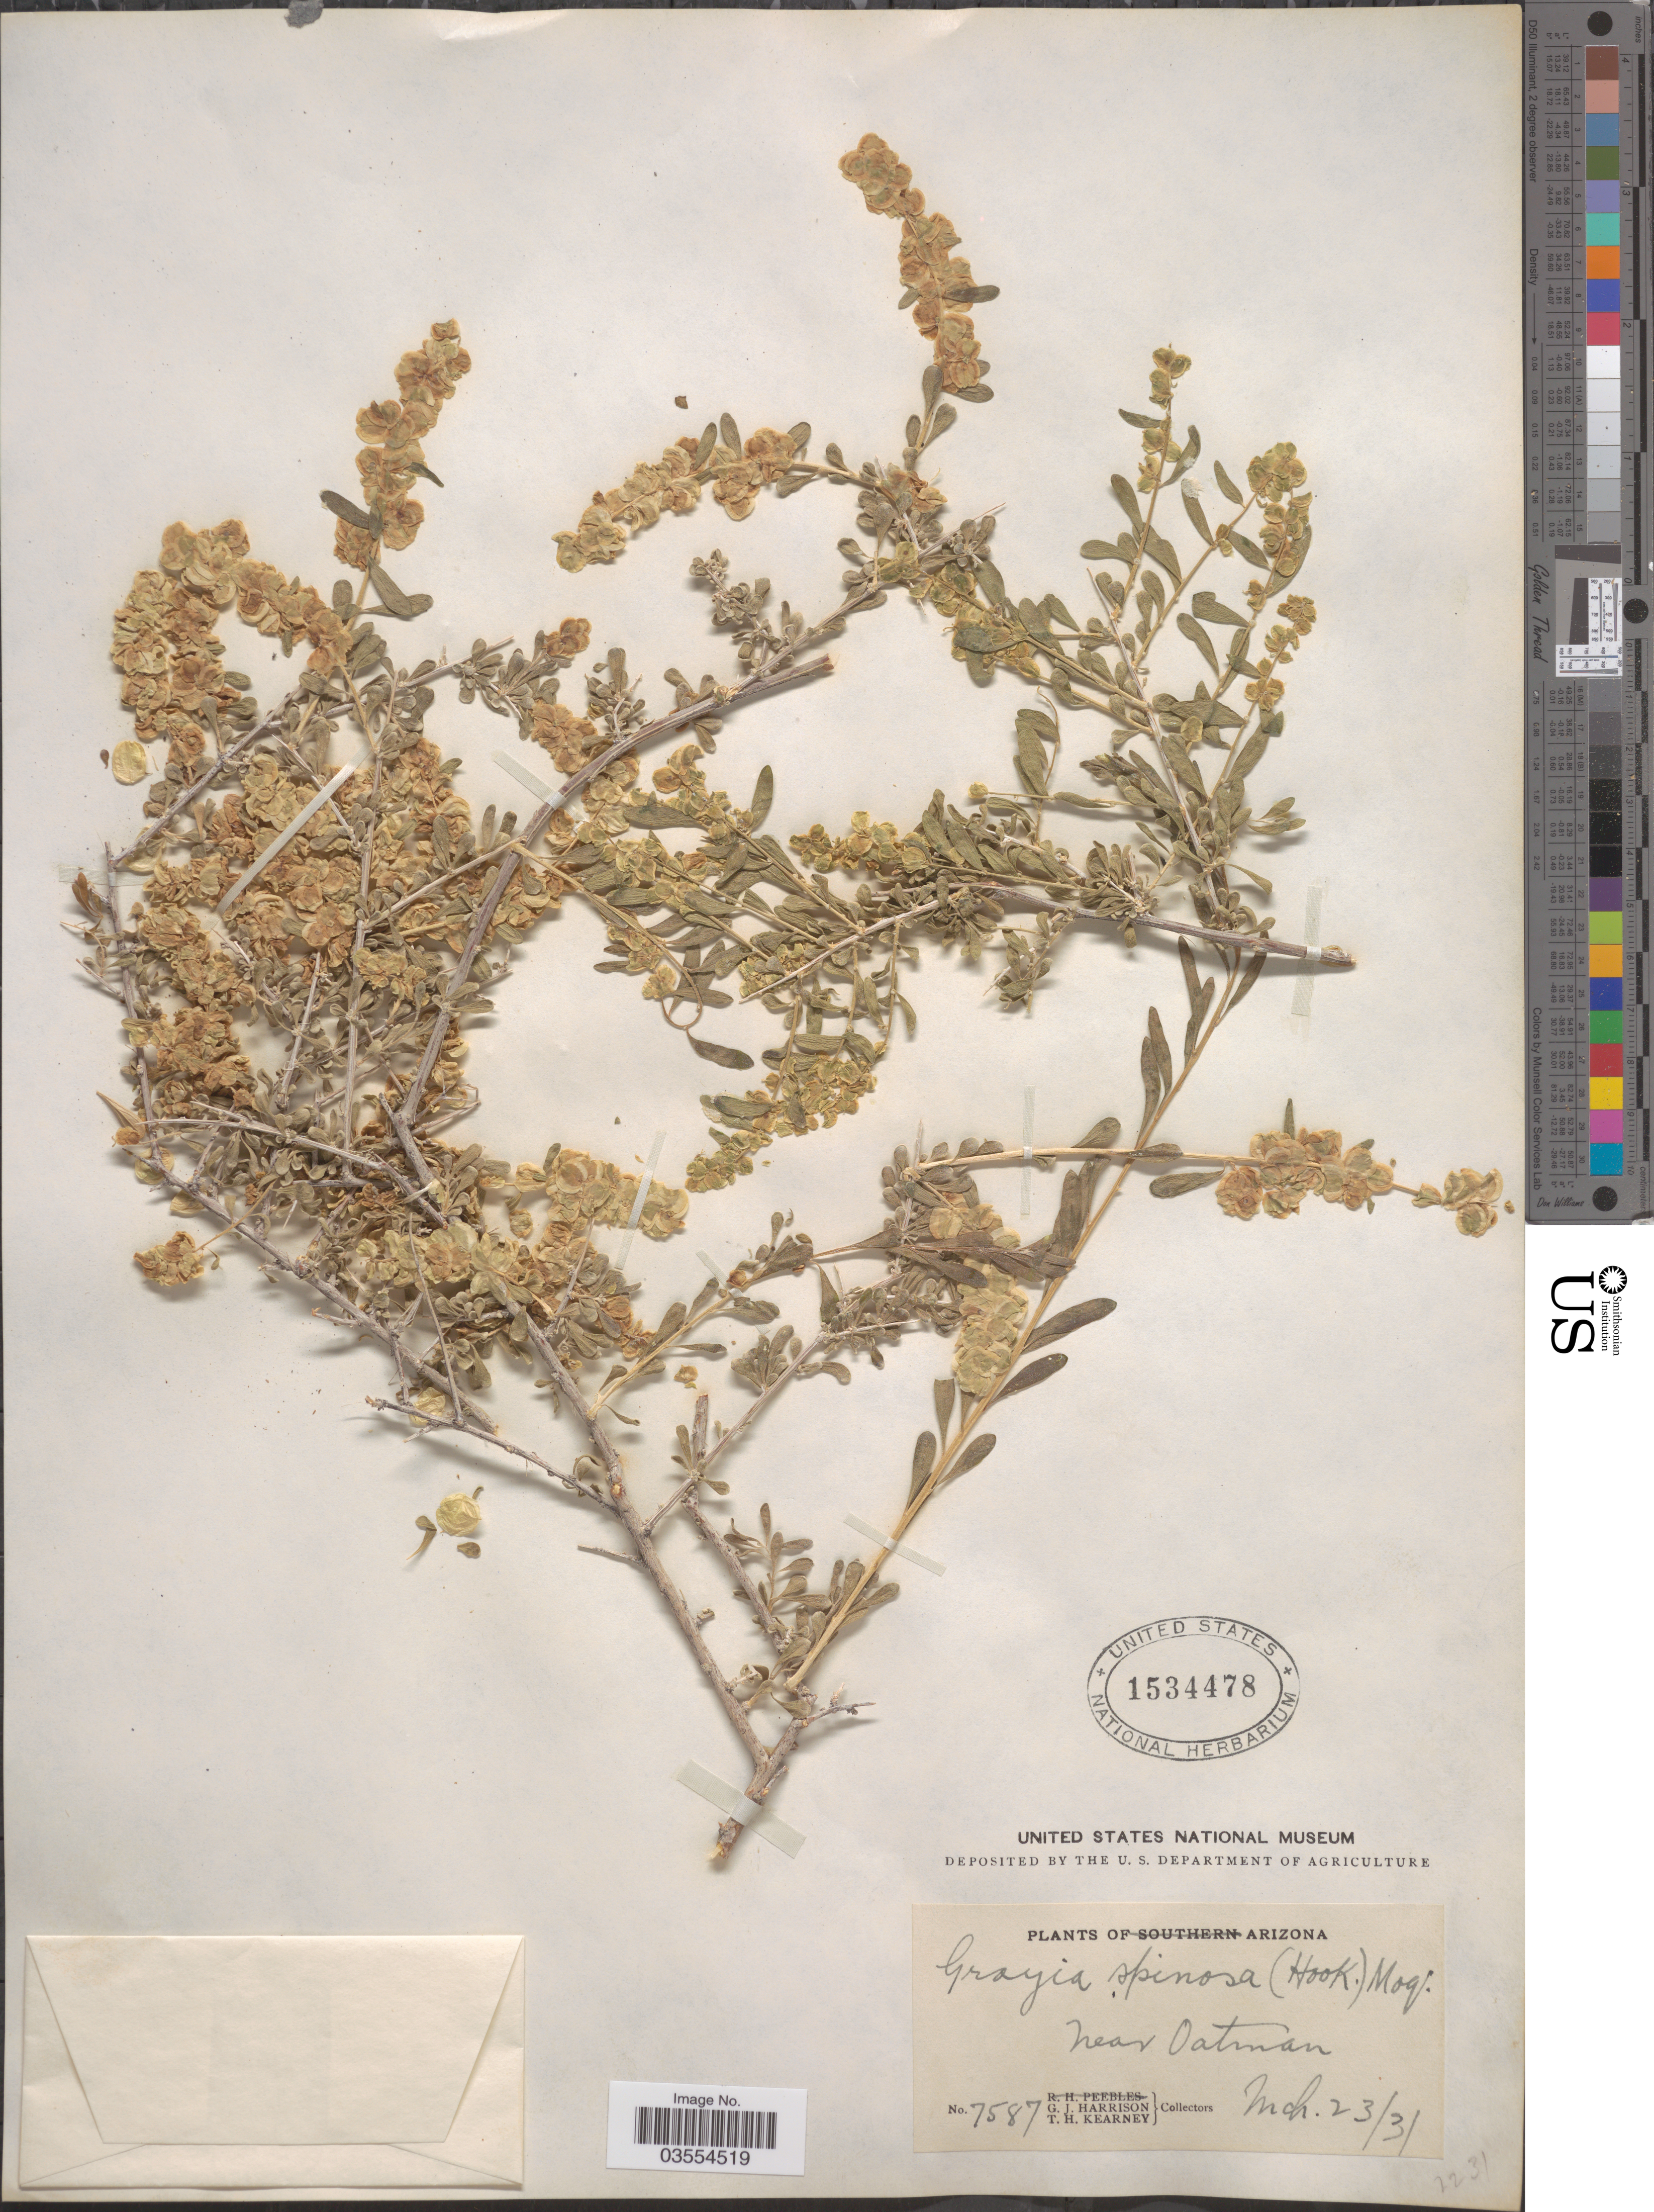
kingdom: Plantae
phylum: Tracheophyta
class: Magnoliopsida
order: Caryophyllales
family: Amaranthaceae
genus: Grayia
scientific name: Grayia spinosa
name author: (Hook.) Moq.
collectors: G. J. Harrison & T. H. Kearney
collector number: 7587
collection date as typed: Transcribed d/m/y: 23/3/31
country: United States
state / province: Arizona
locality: Near Oatman.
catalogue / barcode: US 1534478